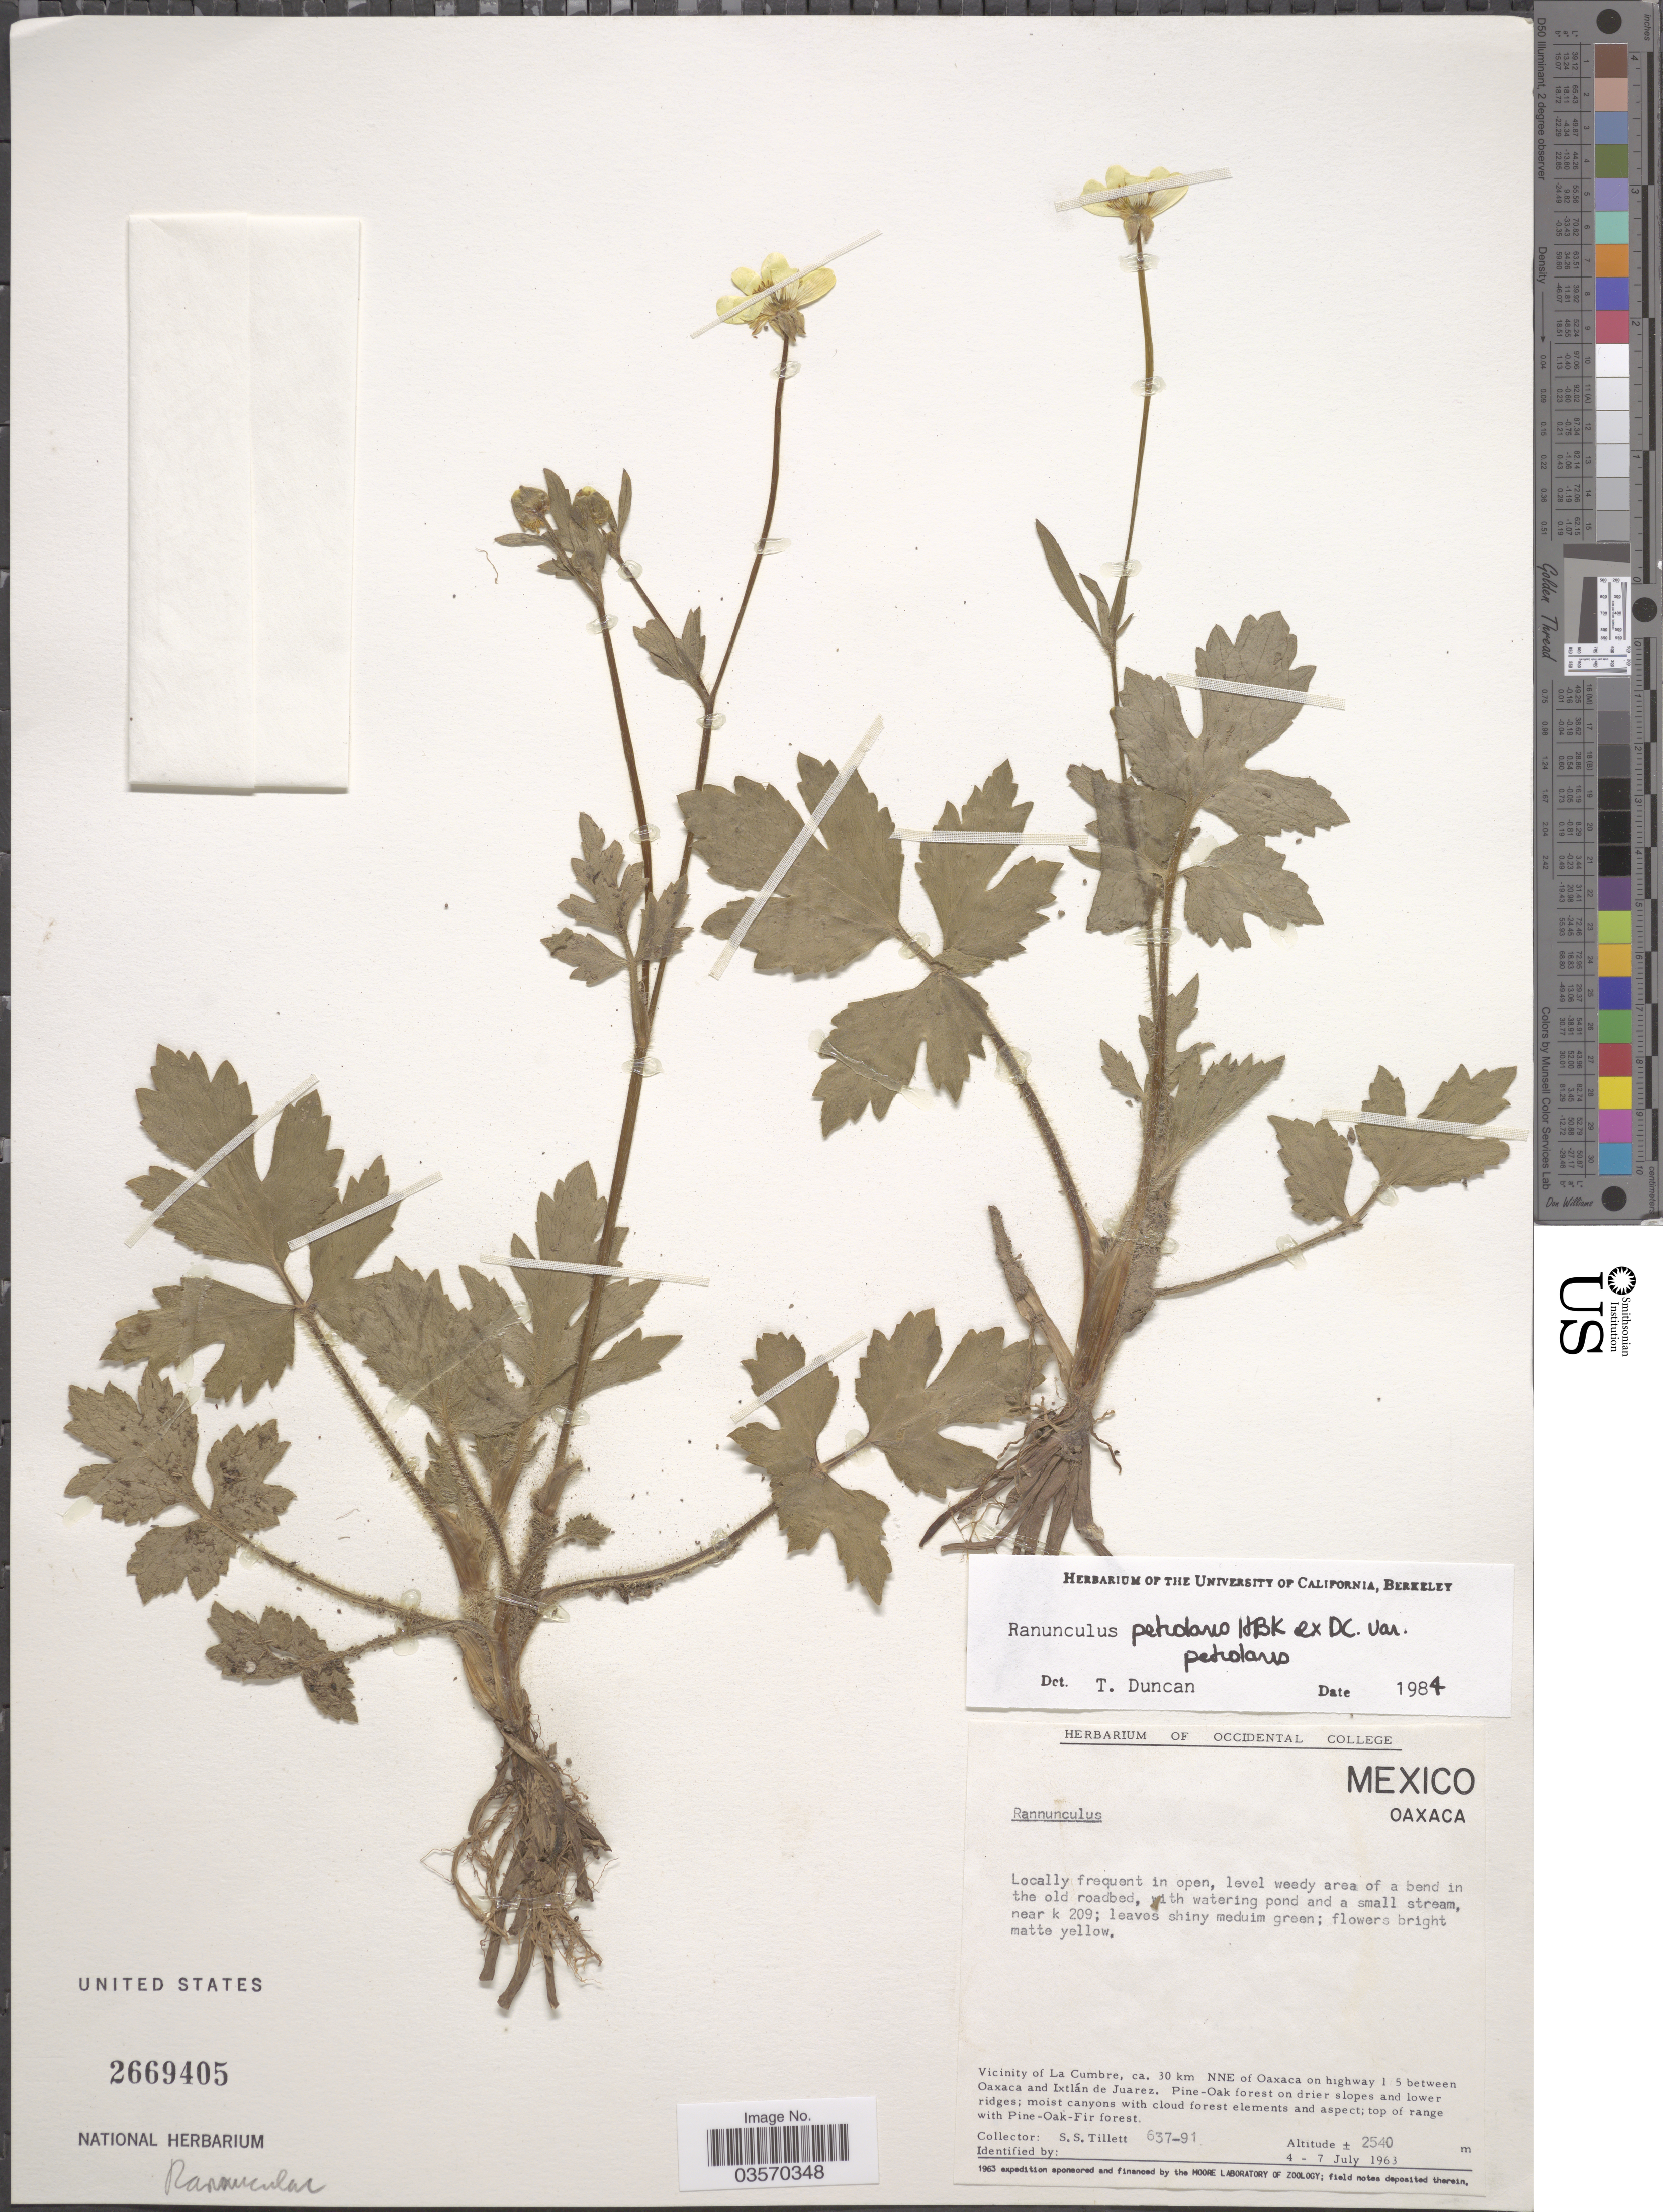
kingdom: Plantae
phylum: Tracheophyta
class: Magnoliopsida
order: Ranunculales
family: Ranunculaceae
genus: Ranunculus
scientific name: Ranunculus petiolaris var. petiolaris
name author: Kunth ex DC.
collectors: S. S. Tillett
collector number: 637-91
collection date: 1963-07-04/1963-07-07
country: Mexico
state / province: Oaxaca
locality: Vicinity of La Cumbre, ca. 30 km NNE of Oaxaca on highway 1 5 between Oaxaca and Ixtlán de Juarez.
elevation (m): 2540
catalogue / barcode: US 2669405